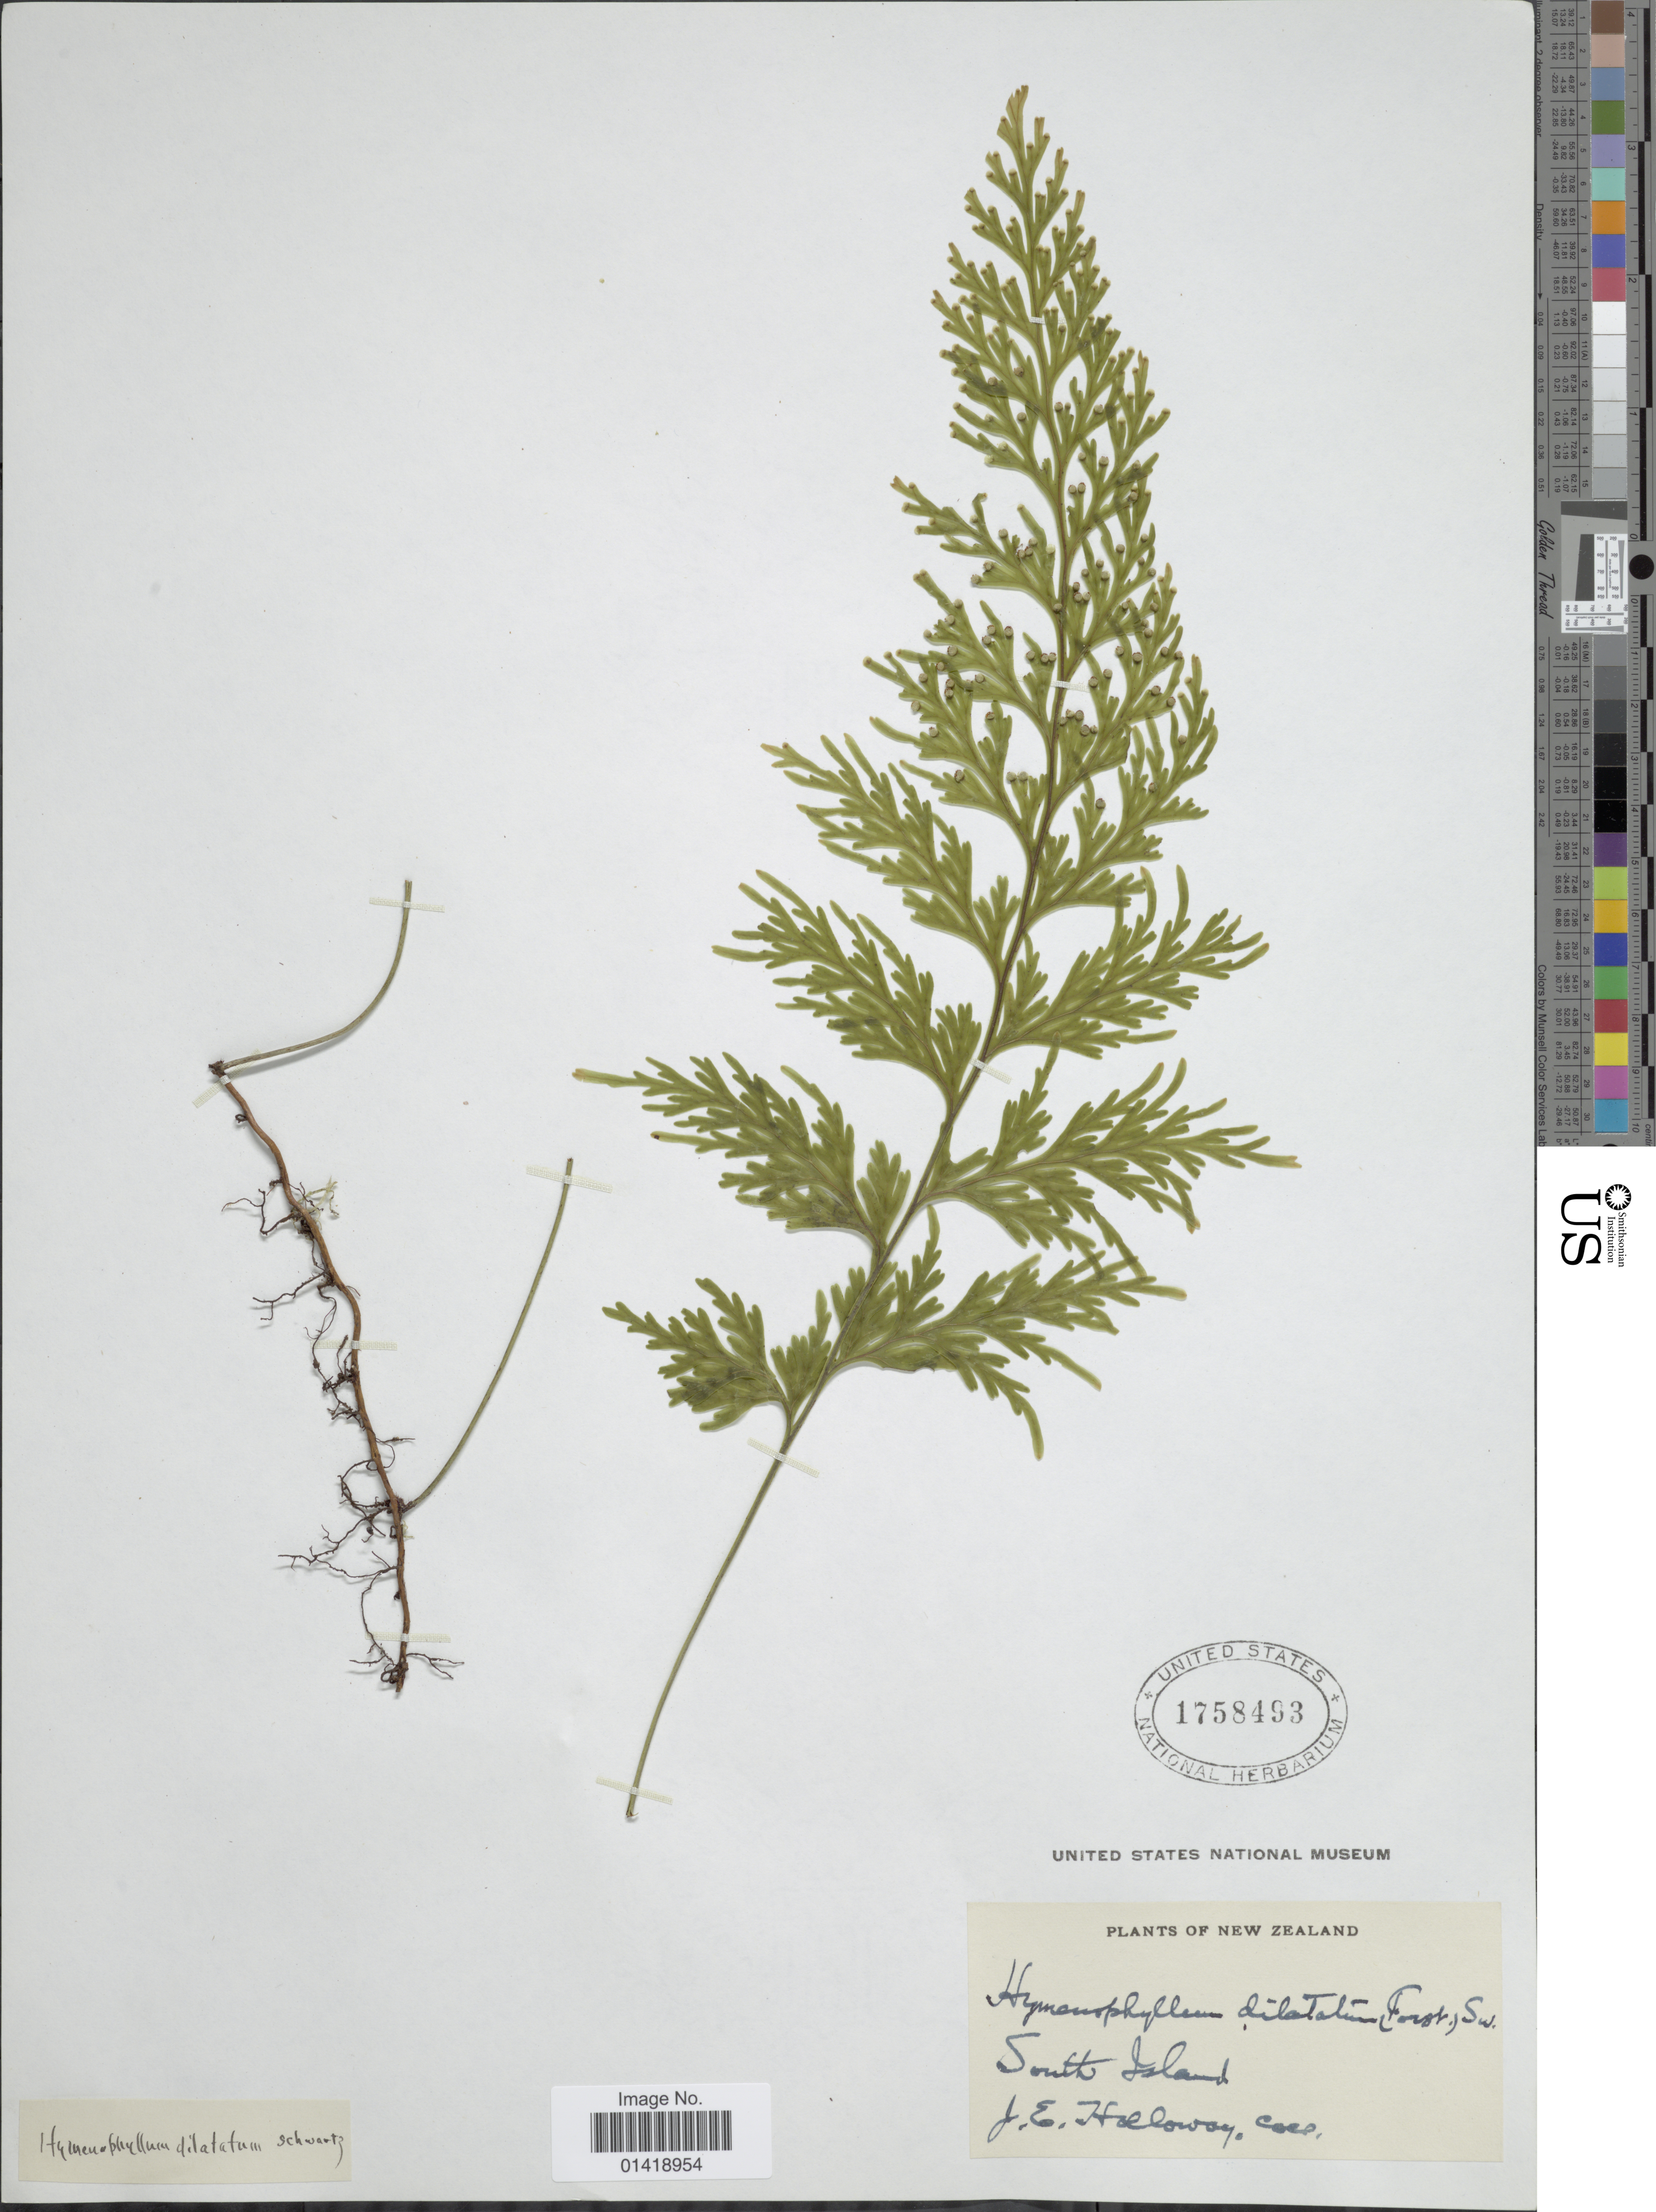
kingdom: Plantae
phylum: Tracheophyta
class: Polypodiopsida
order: Hymenophyllales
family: Hymenophyllaceae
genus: Hymenophyllum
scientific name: Hymenophyllum dilatatum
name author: Sw.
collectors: J. Holloway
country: New Zealand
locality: South Island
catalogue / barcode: US 1758493